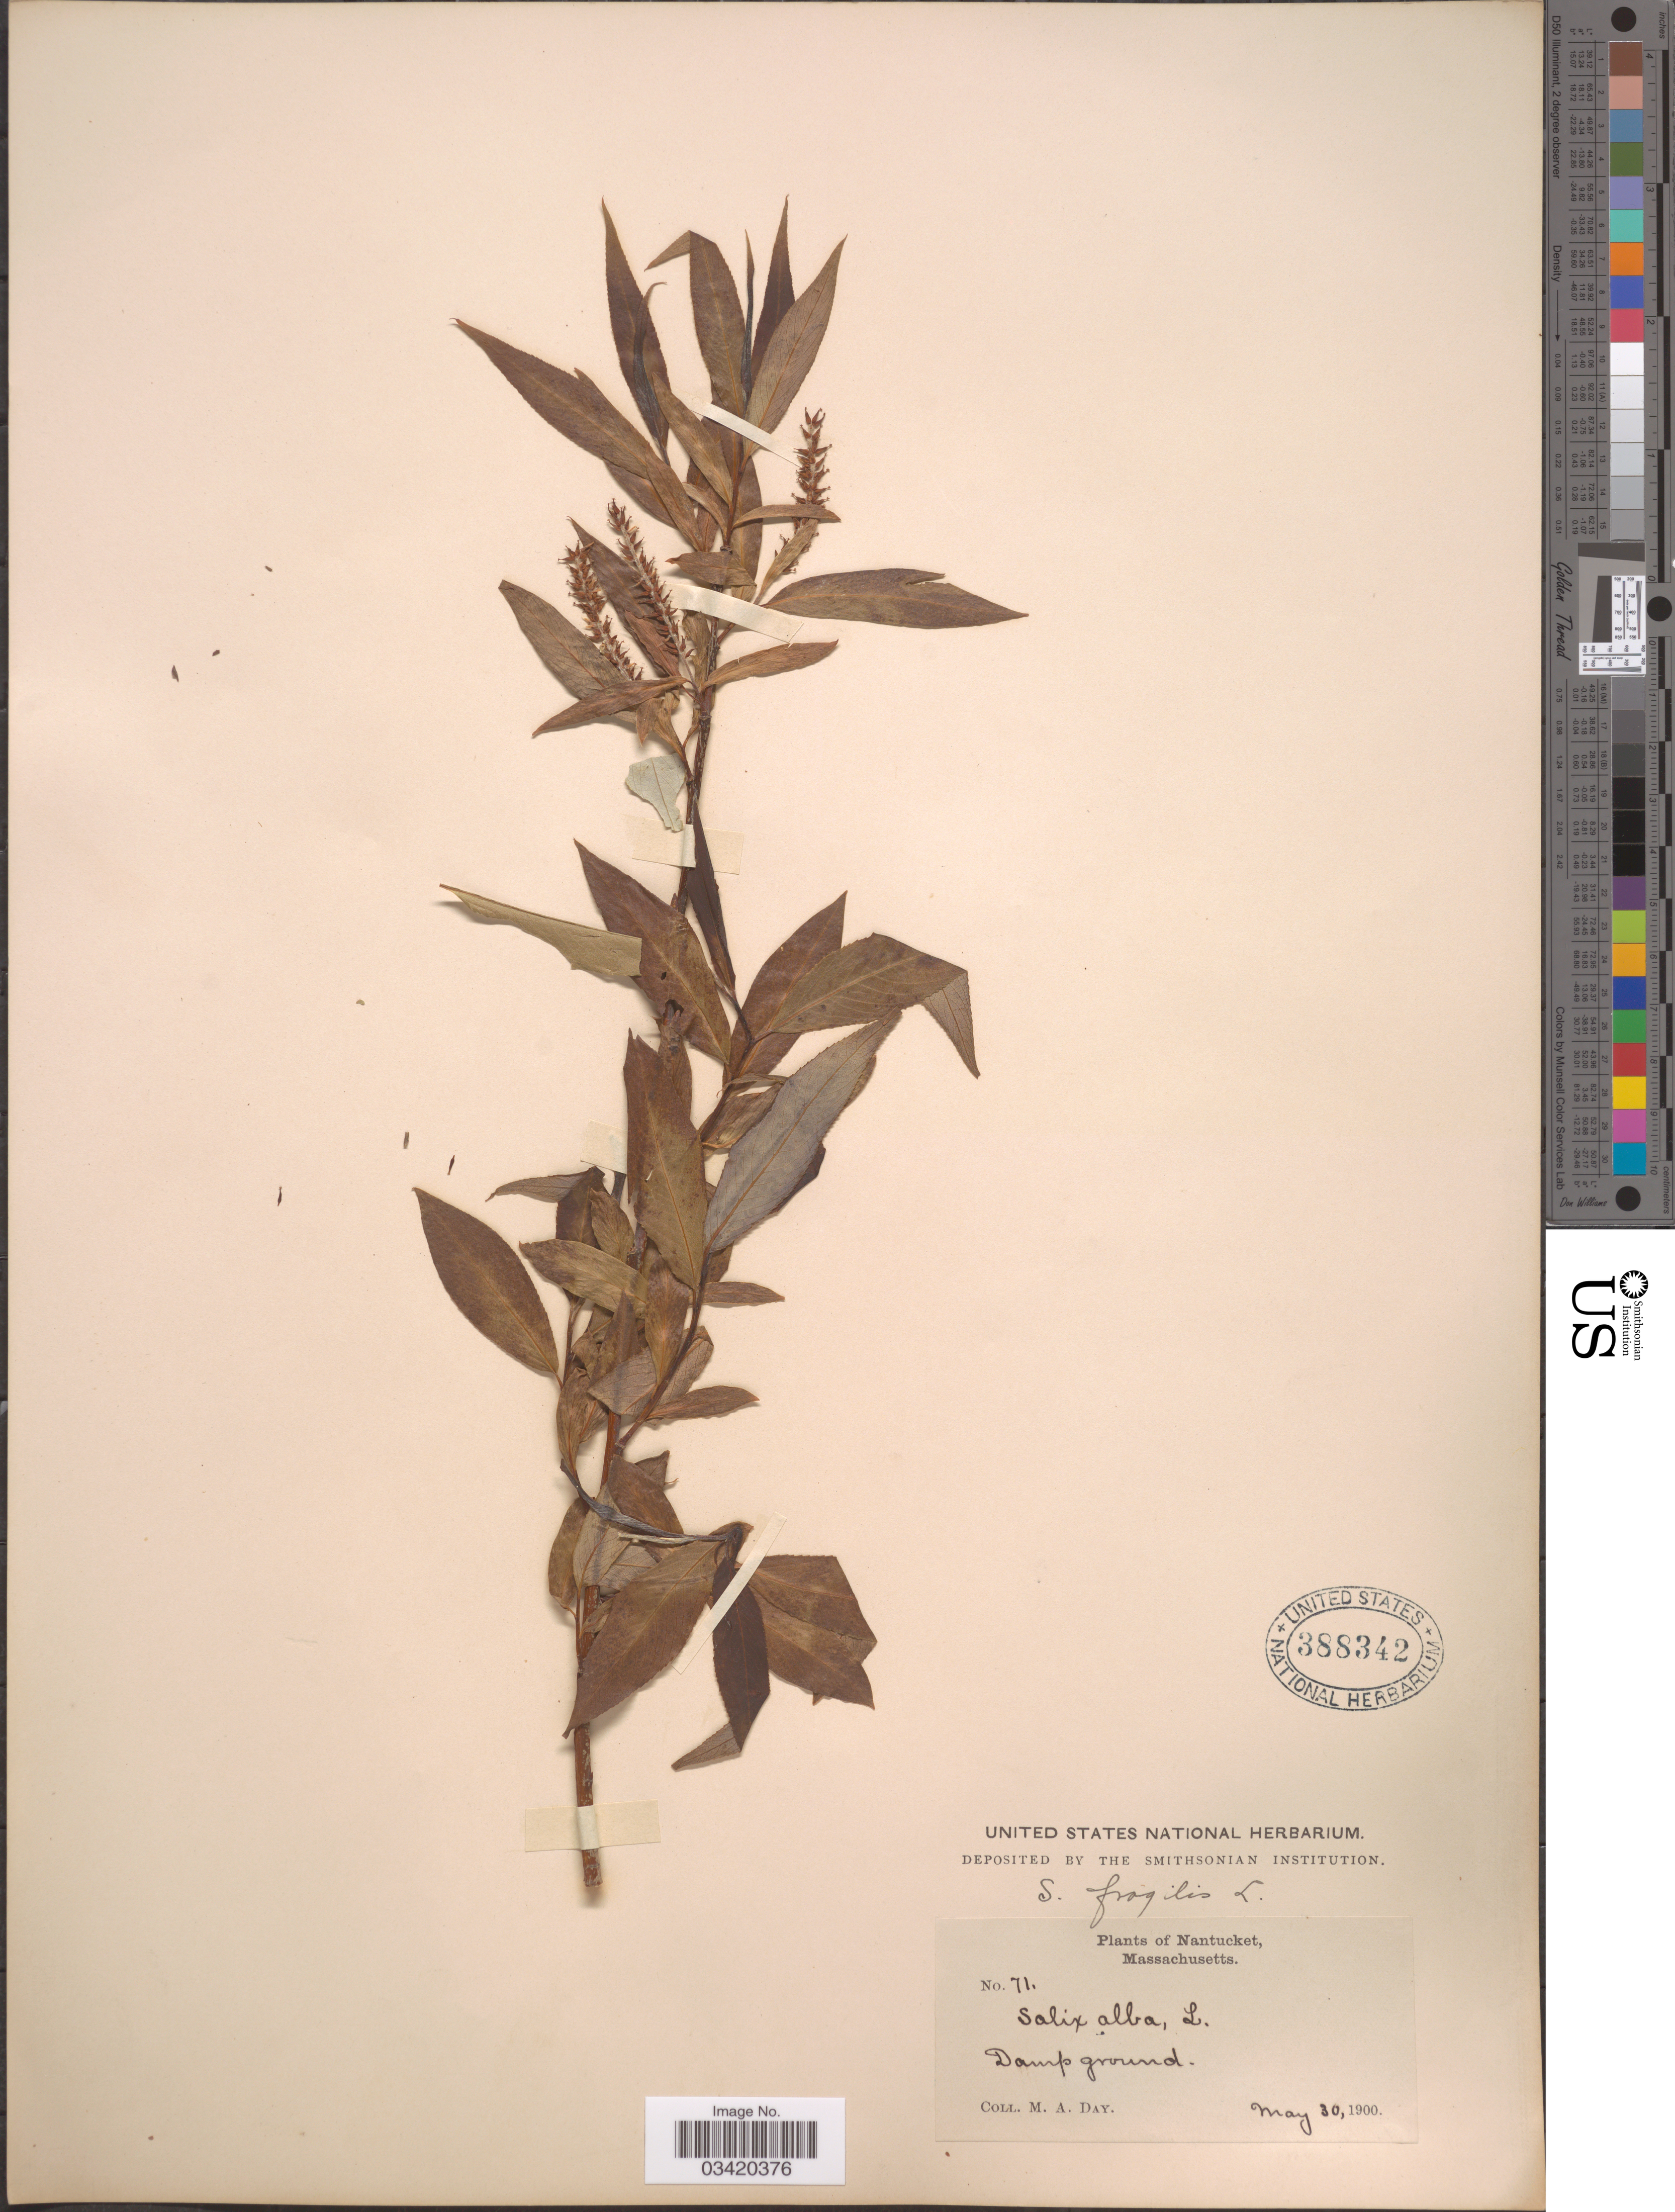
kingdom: Plantae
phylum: Tracheophyta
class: Magnoliopsida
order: Malpighiales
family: Salicaceae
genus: Salix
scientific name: Salix fragilis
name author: L.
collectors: M. Day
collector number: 71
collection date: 1900-05-30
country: United States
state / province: Massachusetts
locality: Nantucket.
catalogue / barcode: US 388342